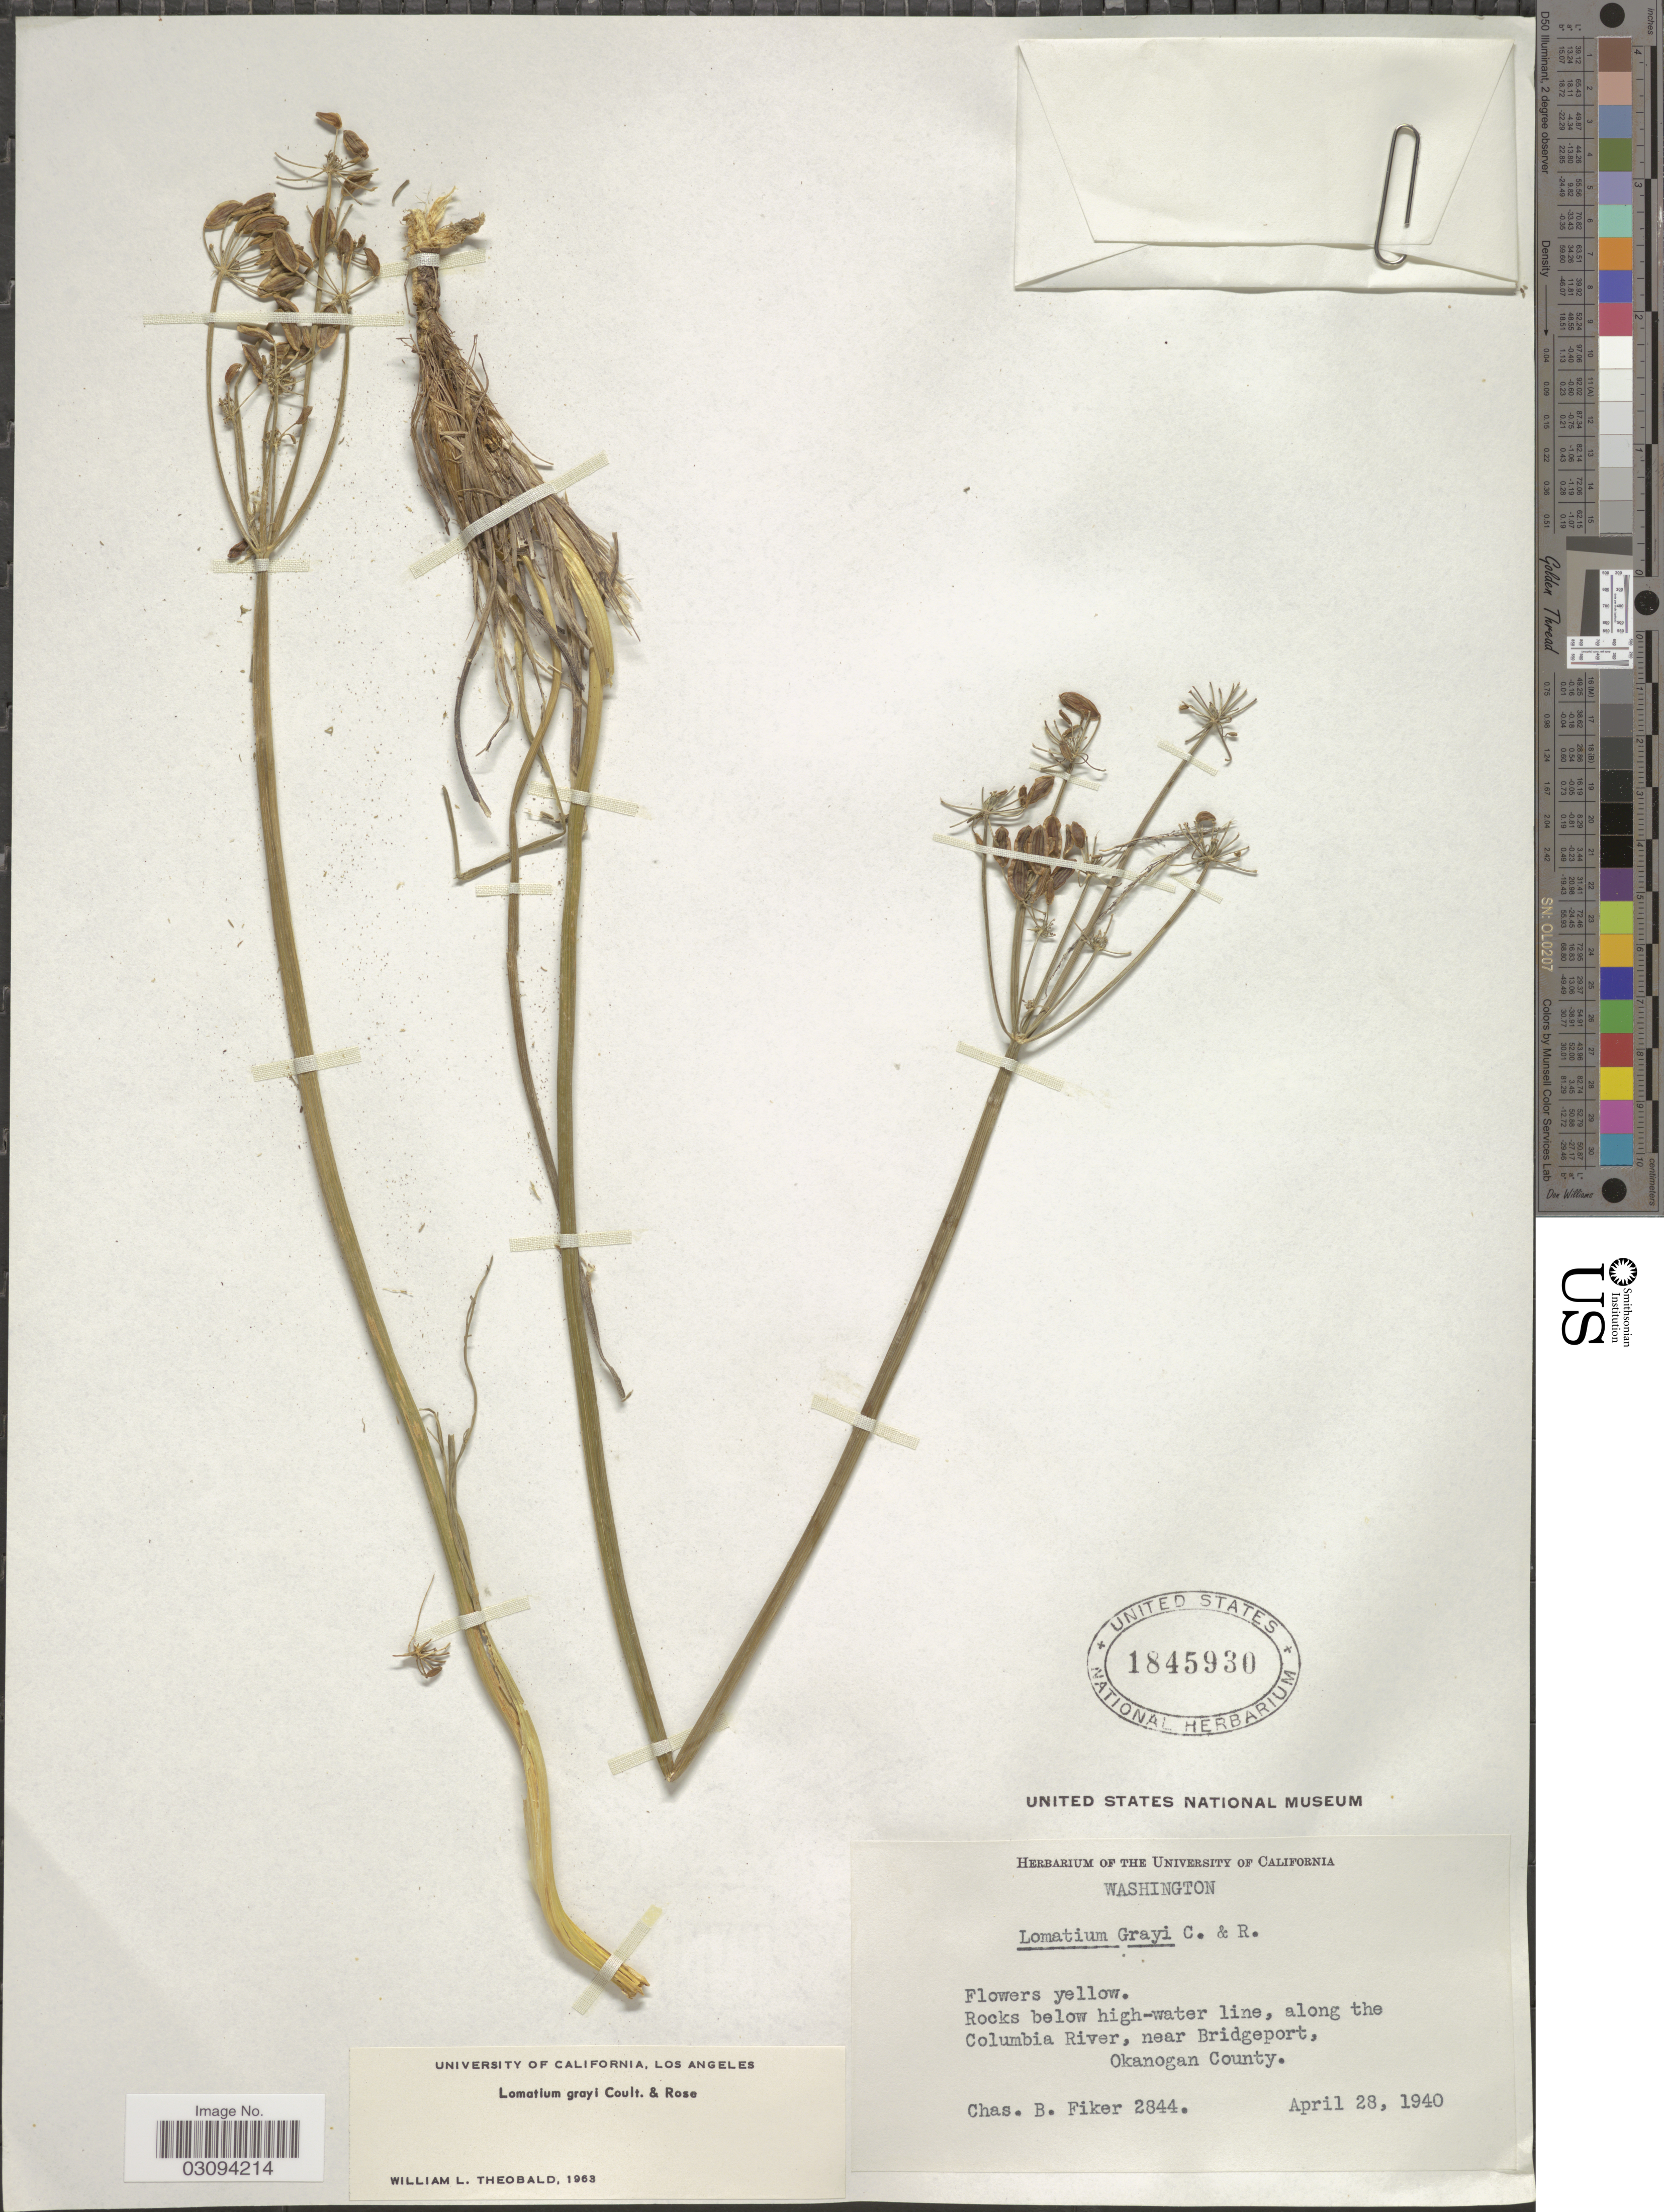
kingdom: Plantae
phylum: Tracheophyta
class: Magnoliopsida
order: Apiales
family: Apiaceae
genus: Lomatium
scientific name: Lomatium grayi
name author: (J.M. Coult. & Rose) J.M. Coult. & Rose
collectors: C. Fiker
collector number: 2844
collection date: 1940-04-28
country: United States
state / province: Washington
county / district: Okanogan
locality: Along the Columbia River, near Bridgeport, Okanogan County.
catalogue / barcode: US 1845930